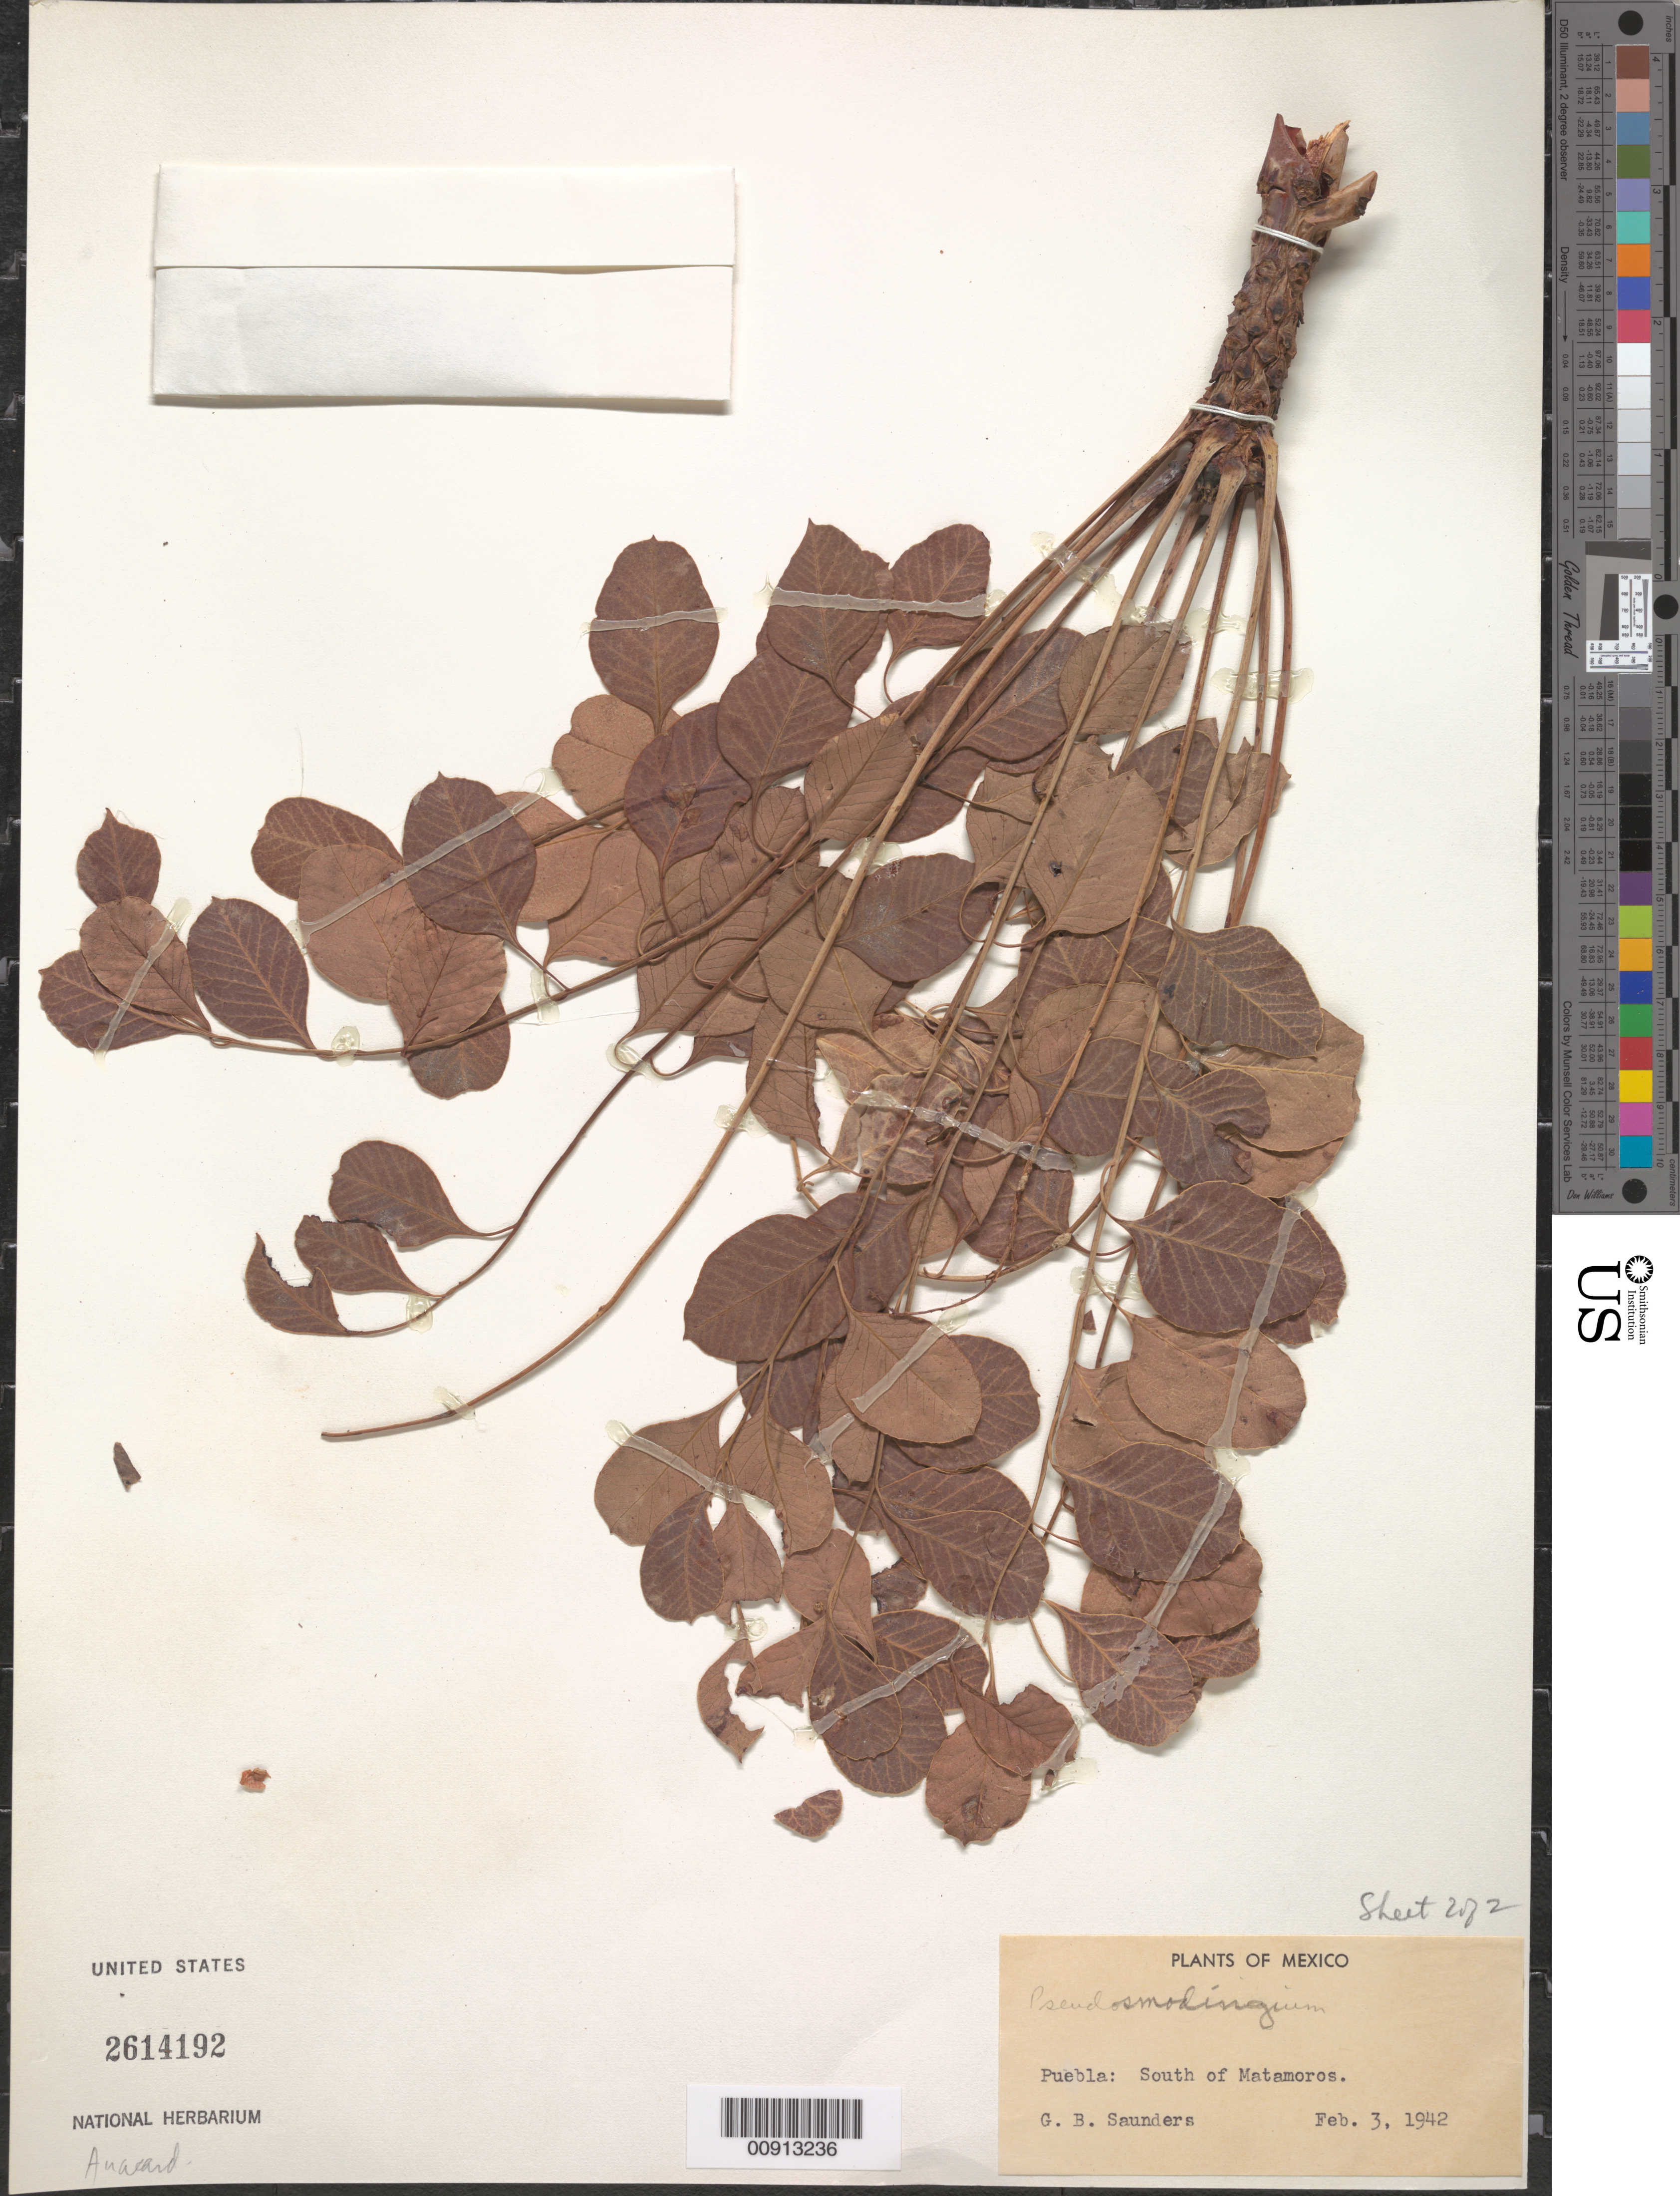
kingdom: Plantae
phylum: Tracheophyta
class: Magnoliopsida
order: Sapindales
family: Anacardiaceae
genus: Pseudosmodingium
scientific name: Pseudosmodingium perniciosum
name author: (Kunth) Engl.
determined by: Mitchell, John D.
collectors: G. B. Saunders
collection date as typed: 03 Feb 1942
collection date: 1942-02-03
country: Mexico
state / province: Puebla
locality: Puebla: South of Matamoros.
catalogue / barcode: US 2614192